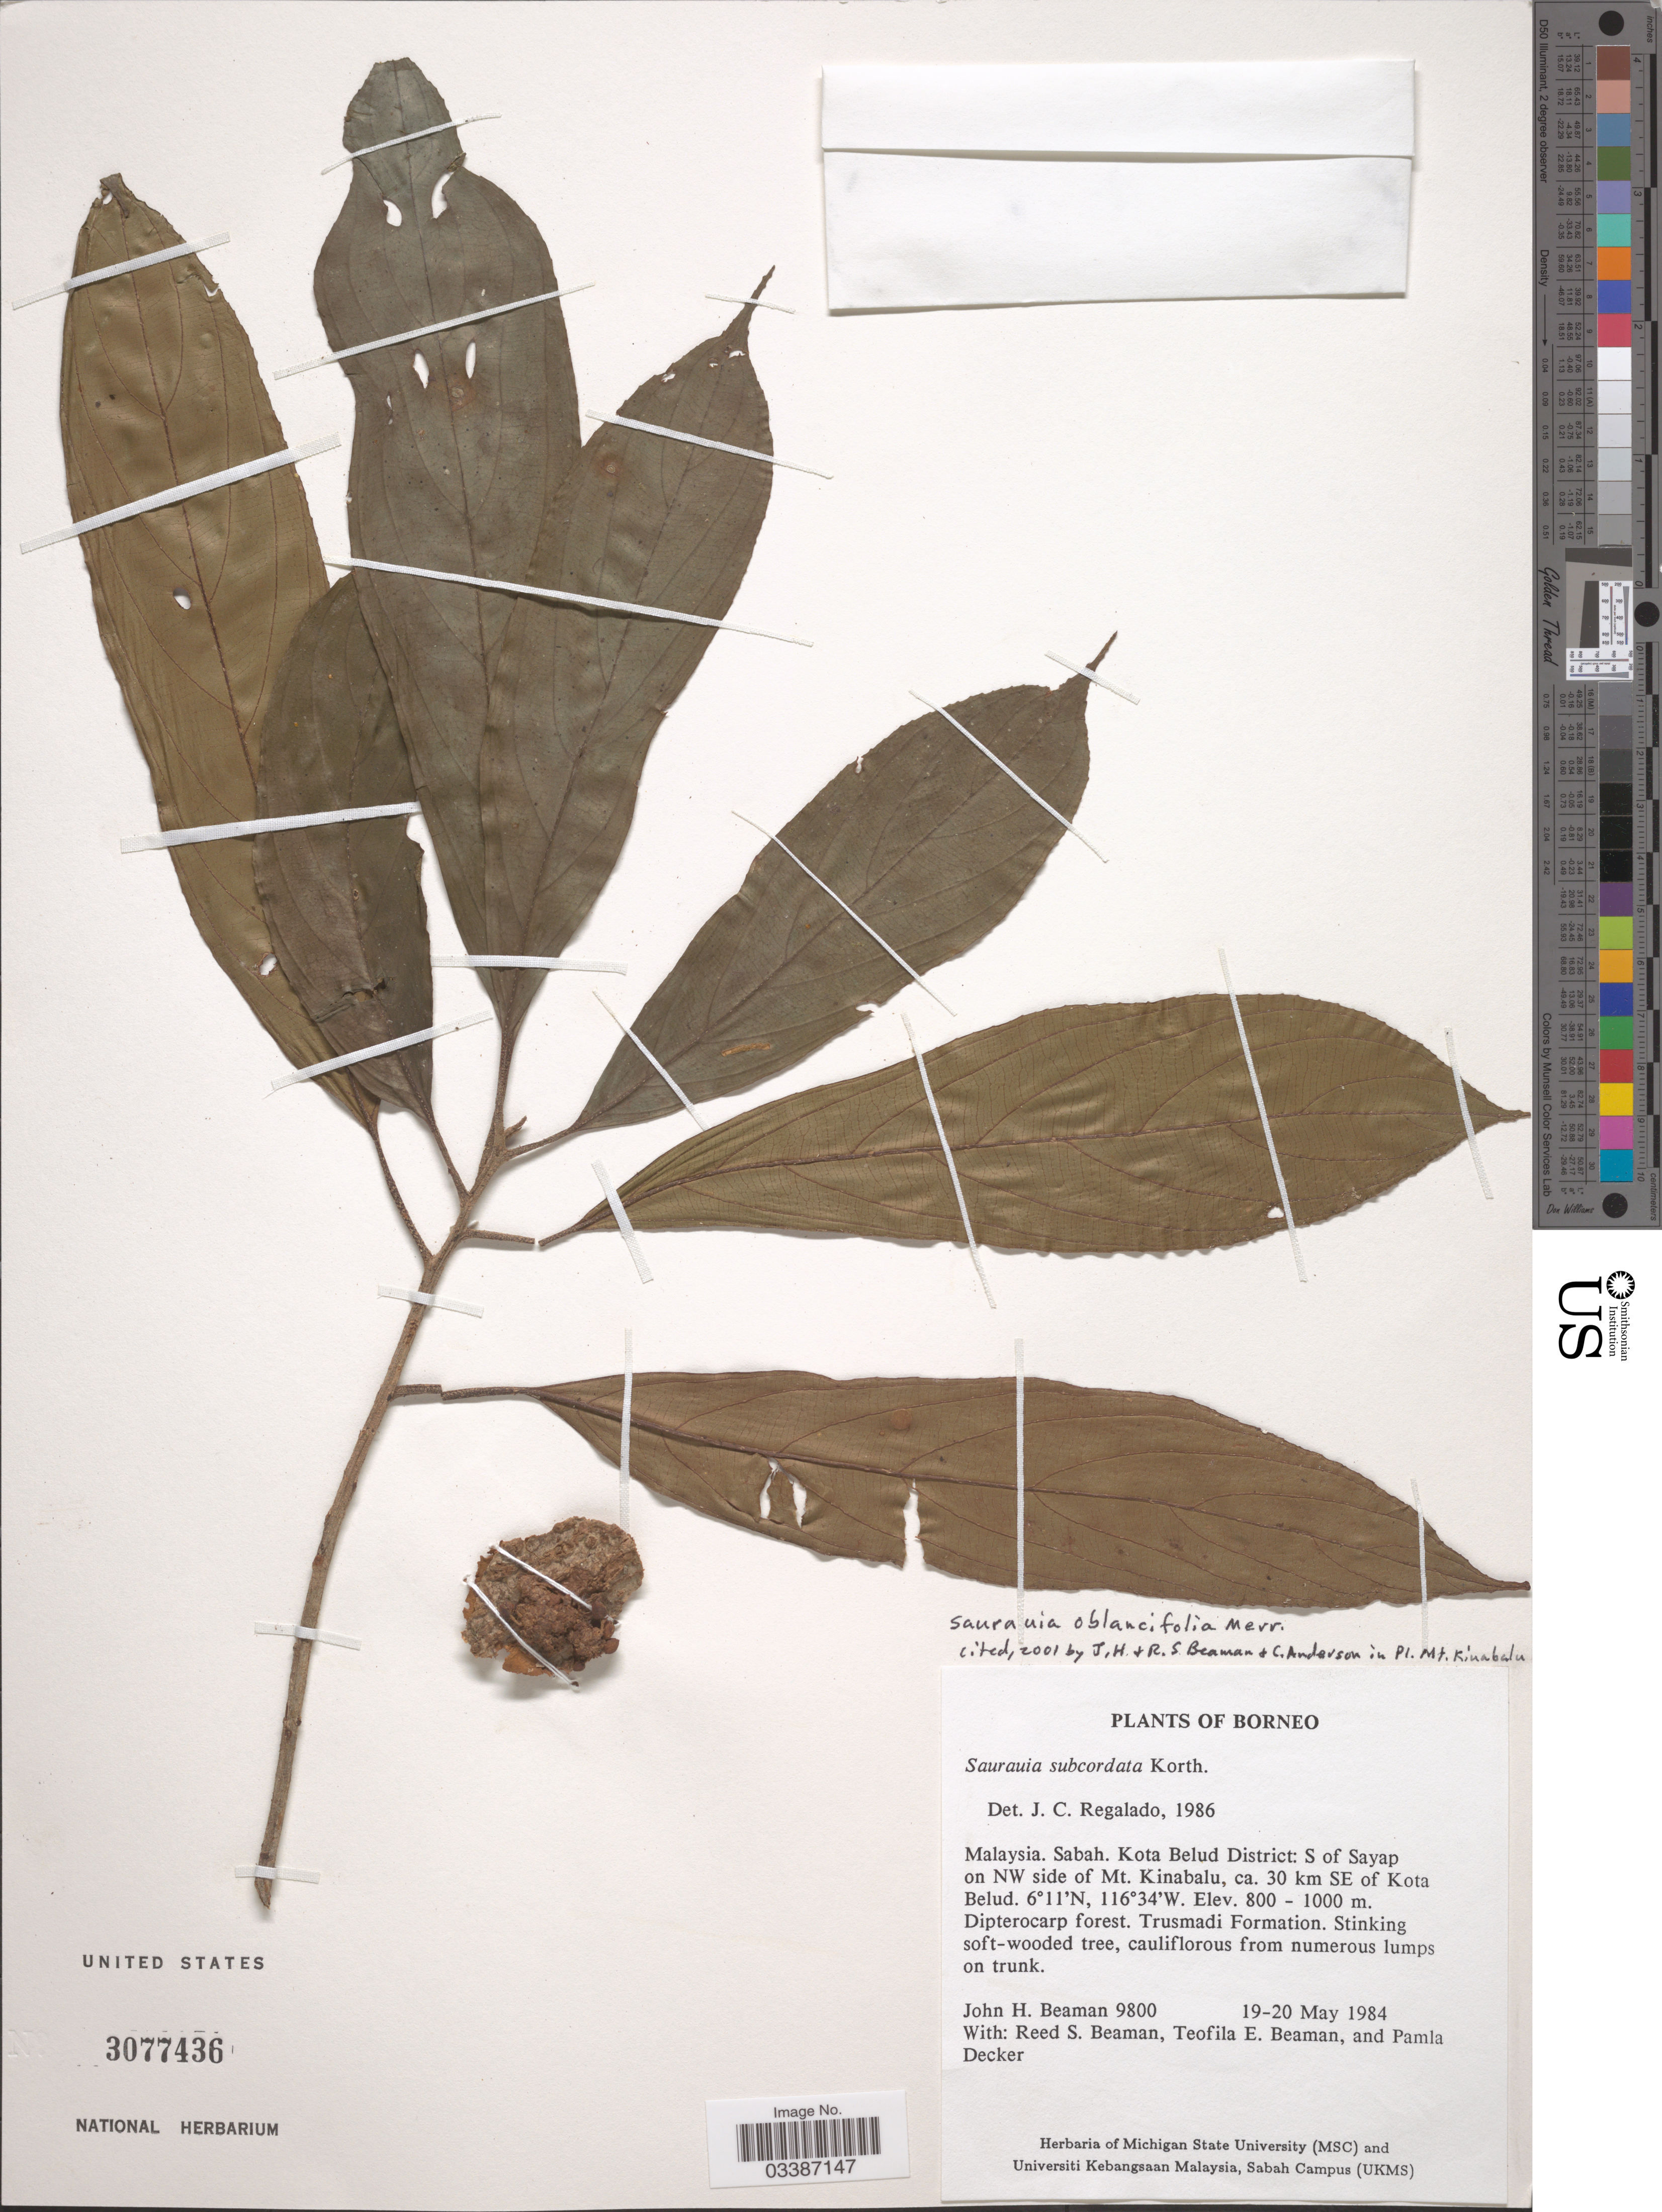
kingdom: Plantae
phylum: Tracheophyta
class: Magnoliopsida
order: Ericales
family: Actinidiaceae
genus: Saurauia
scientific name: Saurauia oblancifolia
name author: Merr.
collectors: J. H. Beaman, R. S. Beaman, T. E. Beaman & P. Decker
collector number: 9800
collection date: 1984-05-19/1984-05-20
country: Malaysia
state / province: Sabah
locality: Borneo. Kota Belud District: S of Sayap on NW side of Mt. Kinabalu, ca. 30 km SE of Kota Belud.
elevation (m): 800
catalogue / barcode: US 3077436